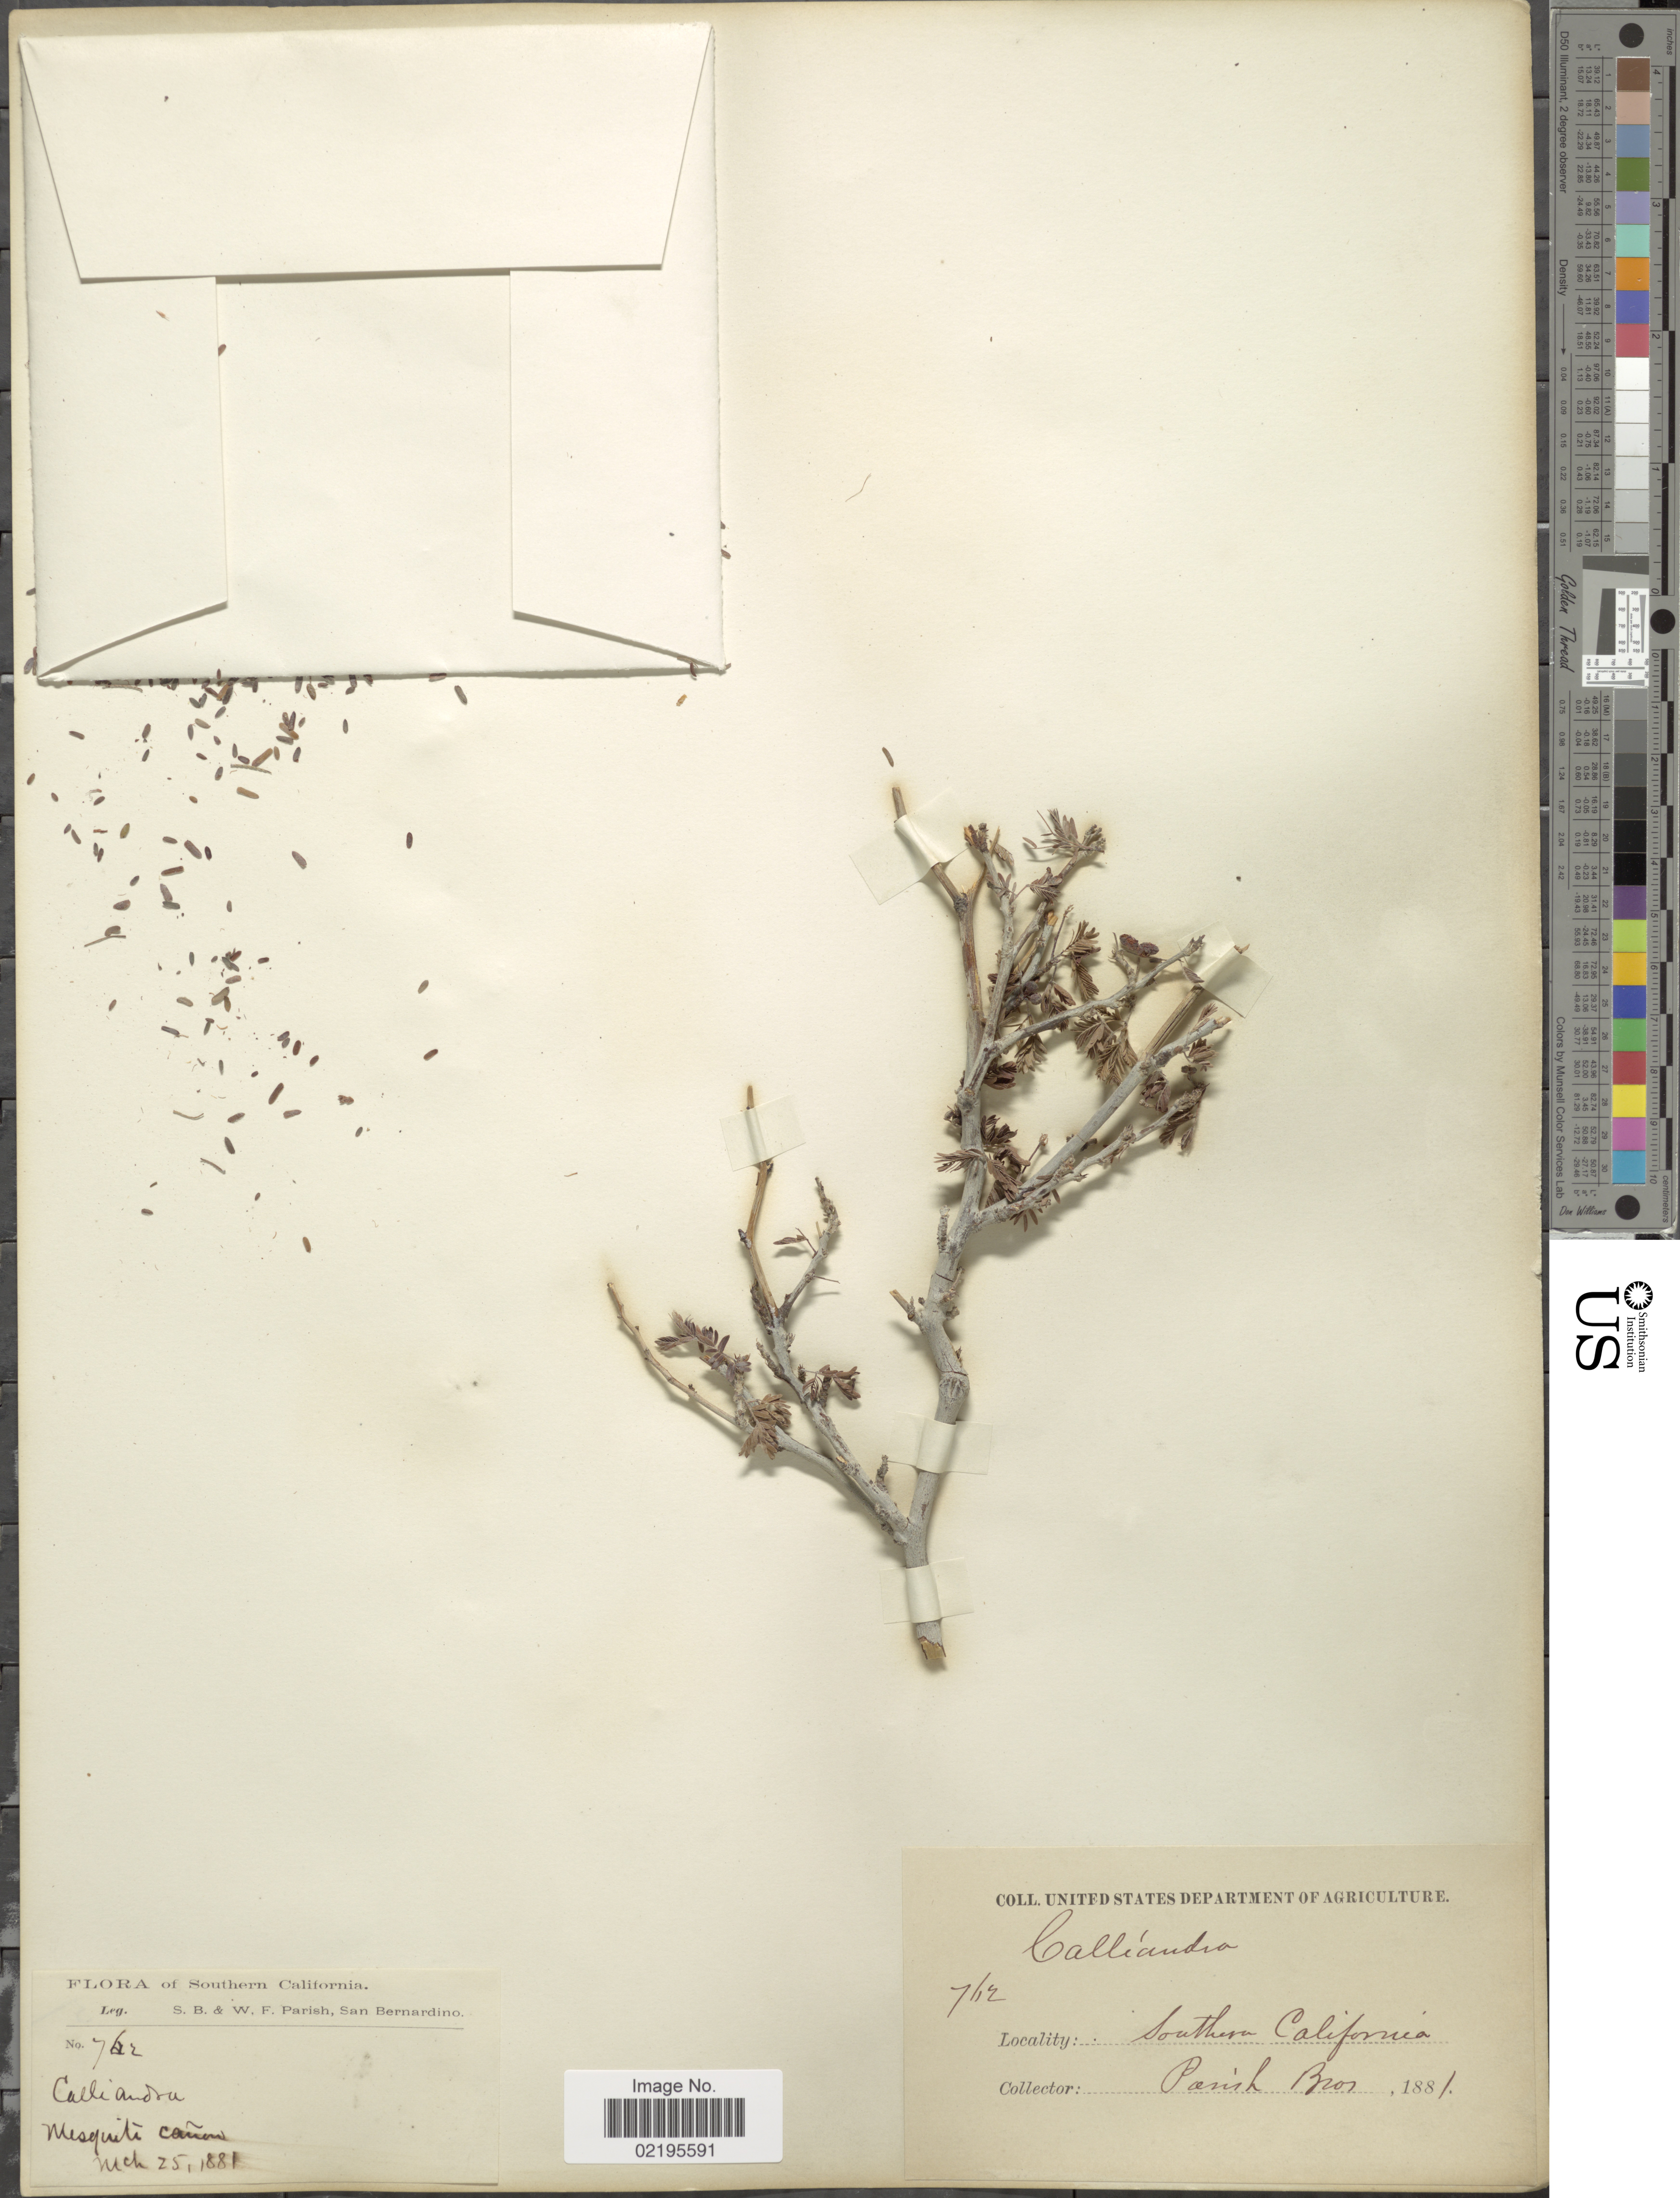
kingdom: Plantae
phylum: Tracheophyta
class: Magnoliopsida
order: Fabales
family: Fabaceae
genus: Calliandra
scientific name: Calliandra eriophylla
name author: Benth.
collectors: S. B. Parish & W. F. Parish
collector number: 762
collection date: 1881-03-25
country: United States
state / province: California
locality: South California, Mesquite Cañon.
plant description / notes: No precise locality correction needed.